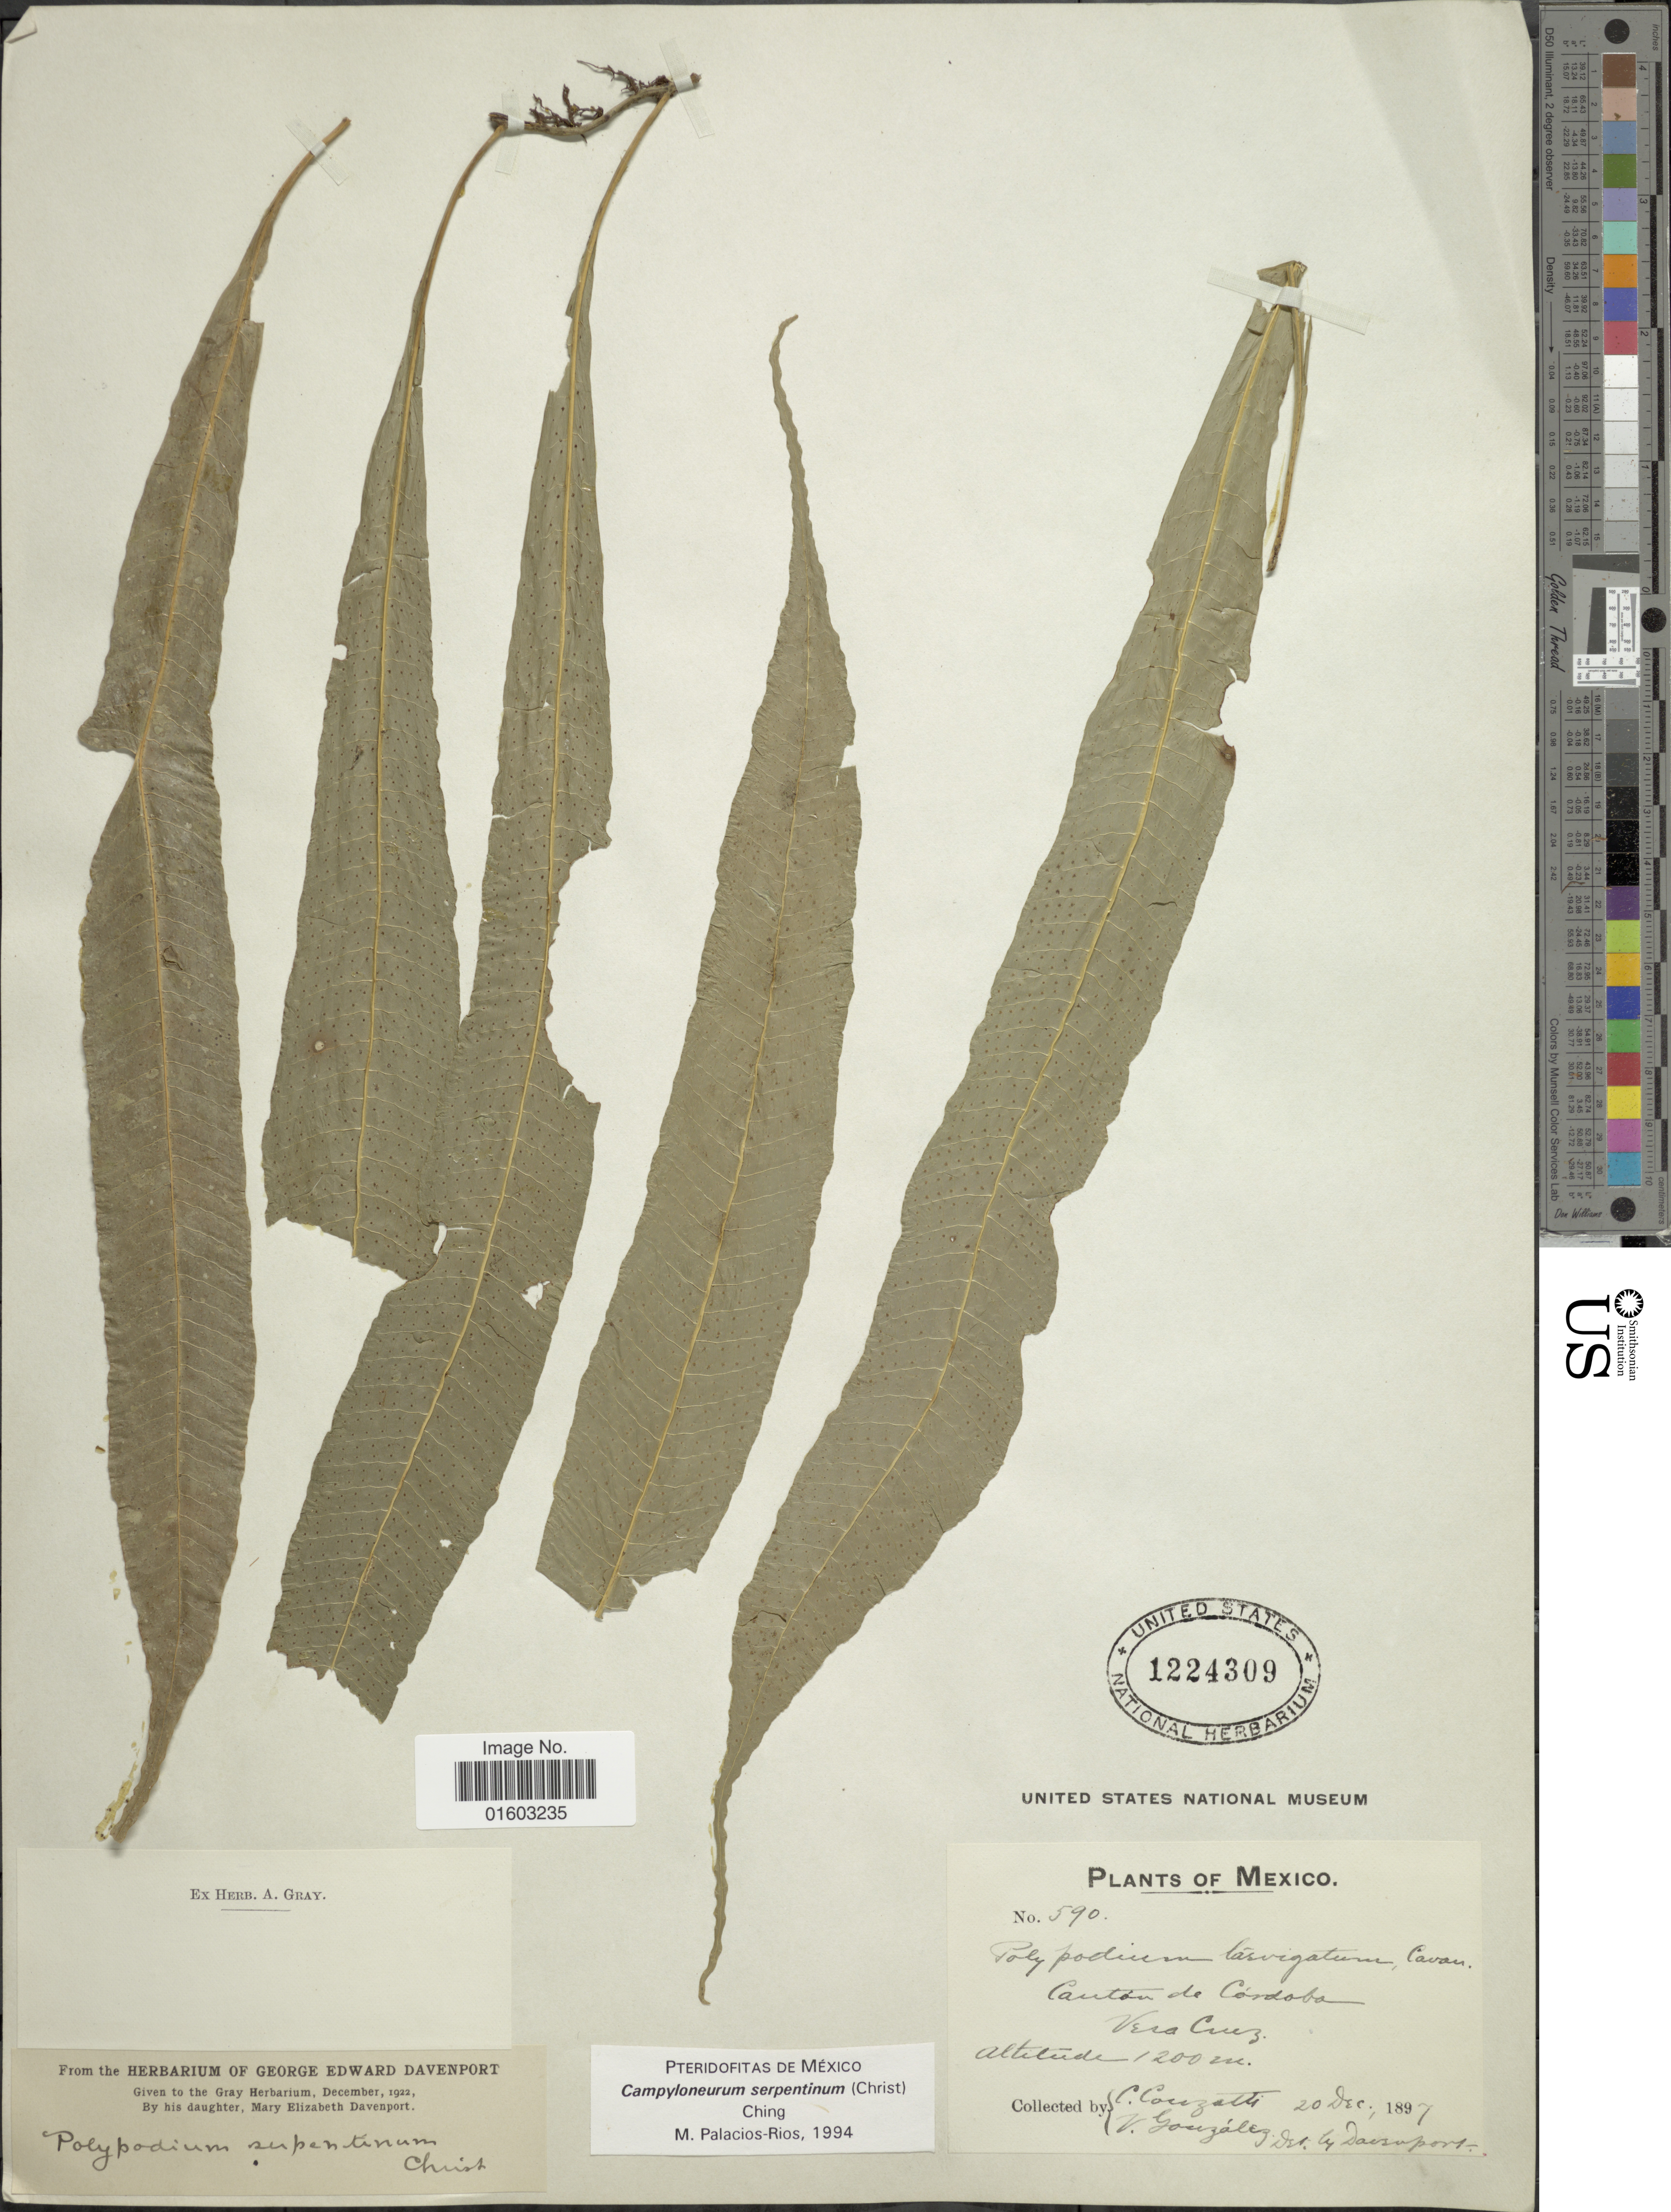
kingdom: Plantae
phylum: Tracheophyta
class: Polypodiopsida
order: Polypodiales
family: Polypodiaceae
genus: Campyloneurum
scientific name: Campyloneurum serpentinum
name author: (Christ) Ching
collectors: C. Couzatti & V. González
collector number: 590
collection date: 1897-12-20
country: Mexico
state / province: Veracruz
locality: Canton de Cordoba, Veracruz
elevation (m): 1200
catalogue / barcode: US 1224309